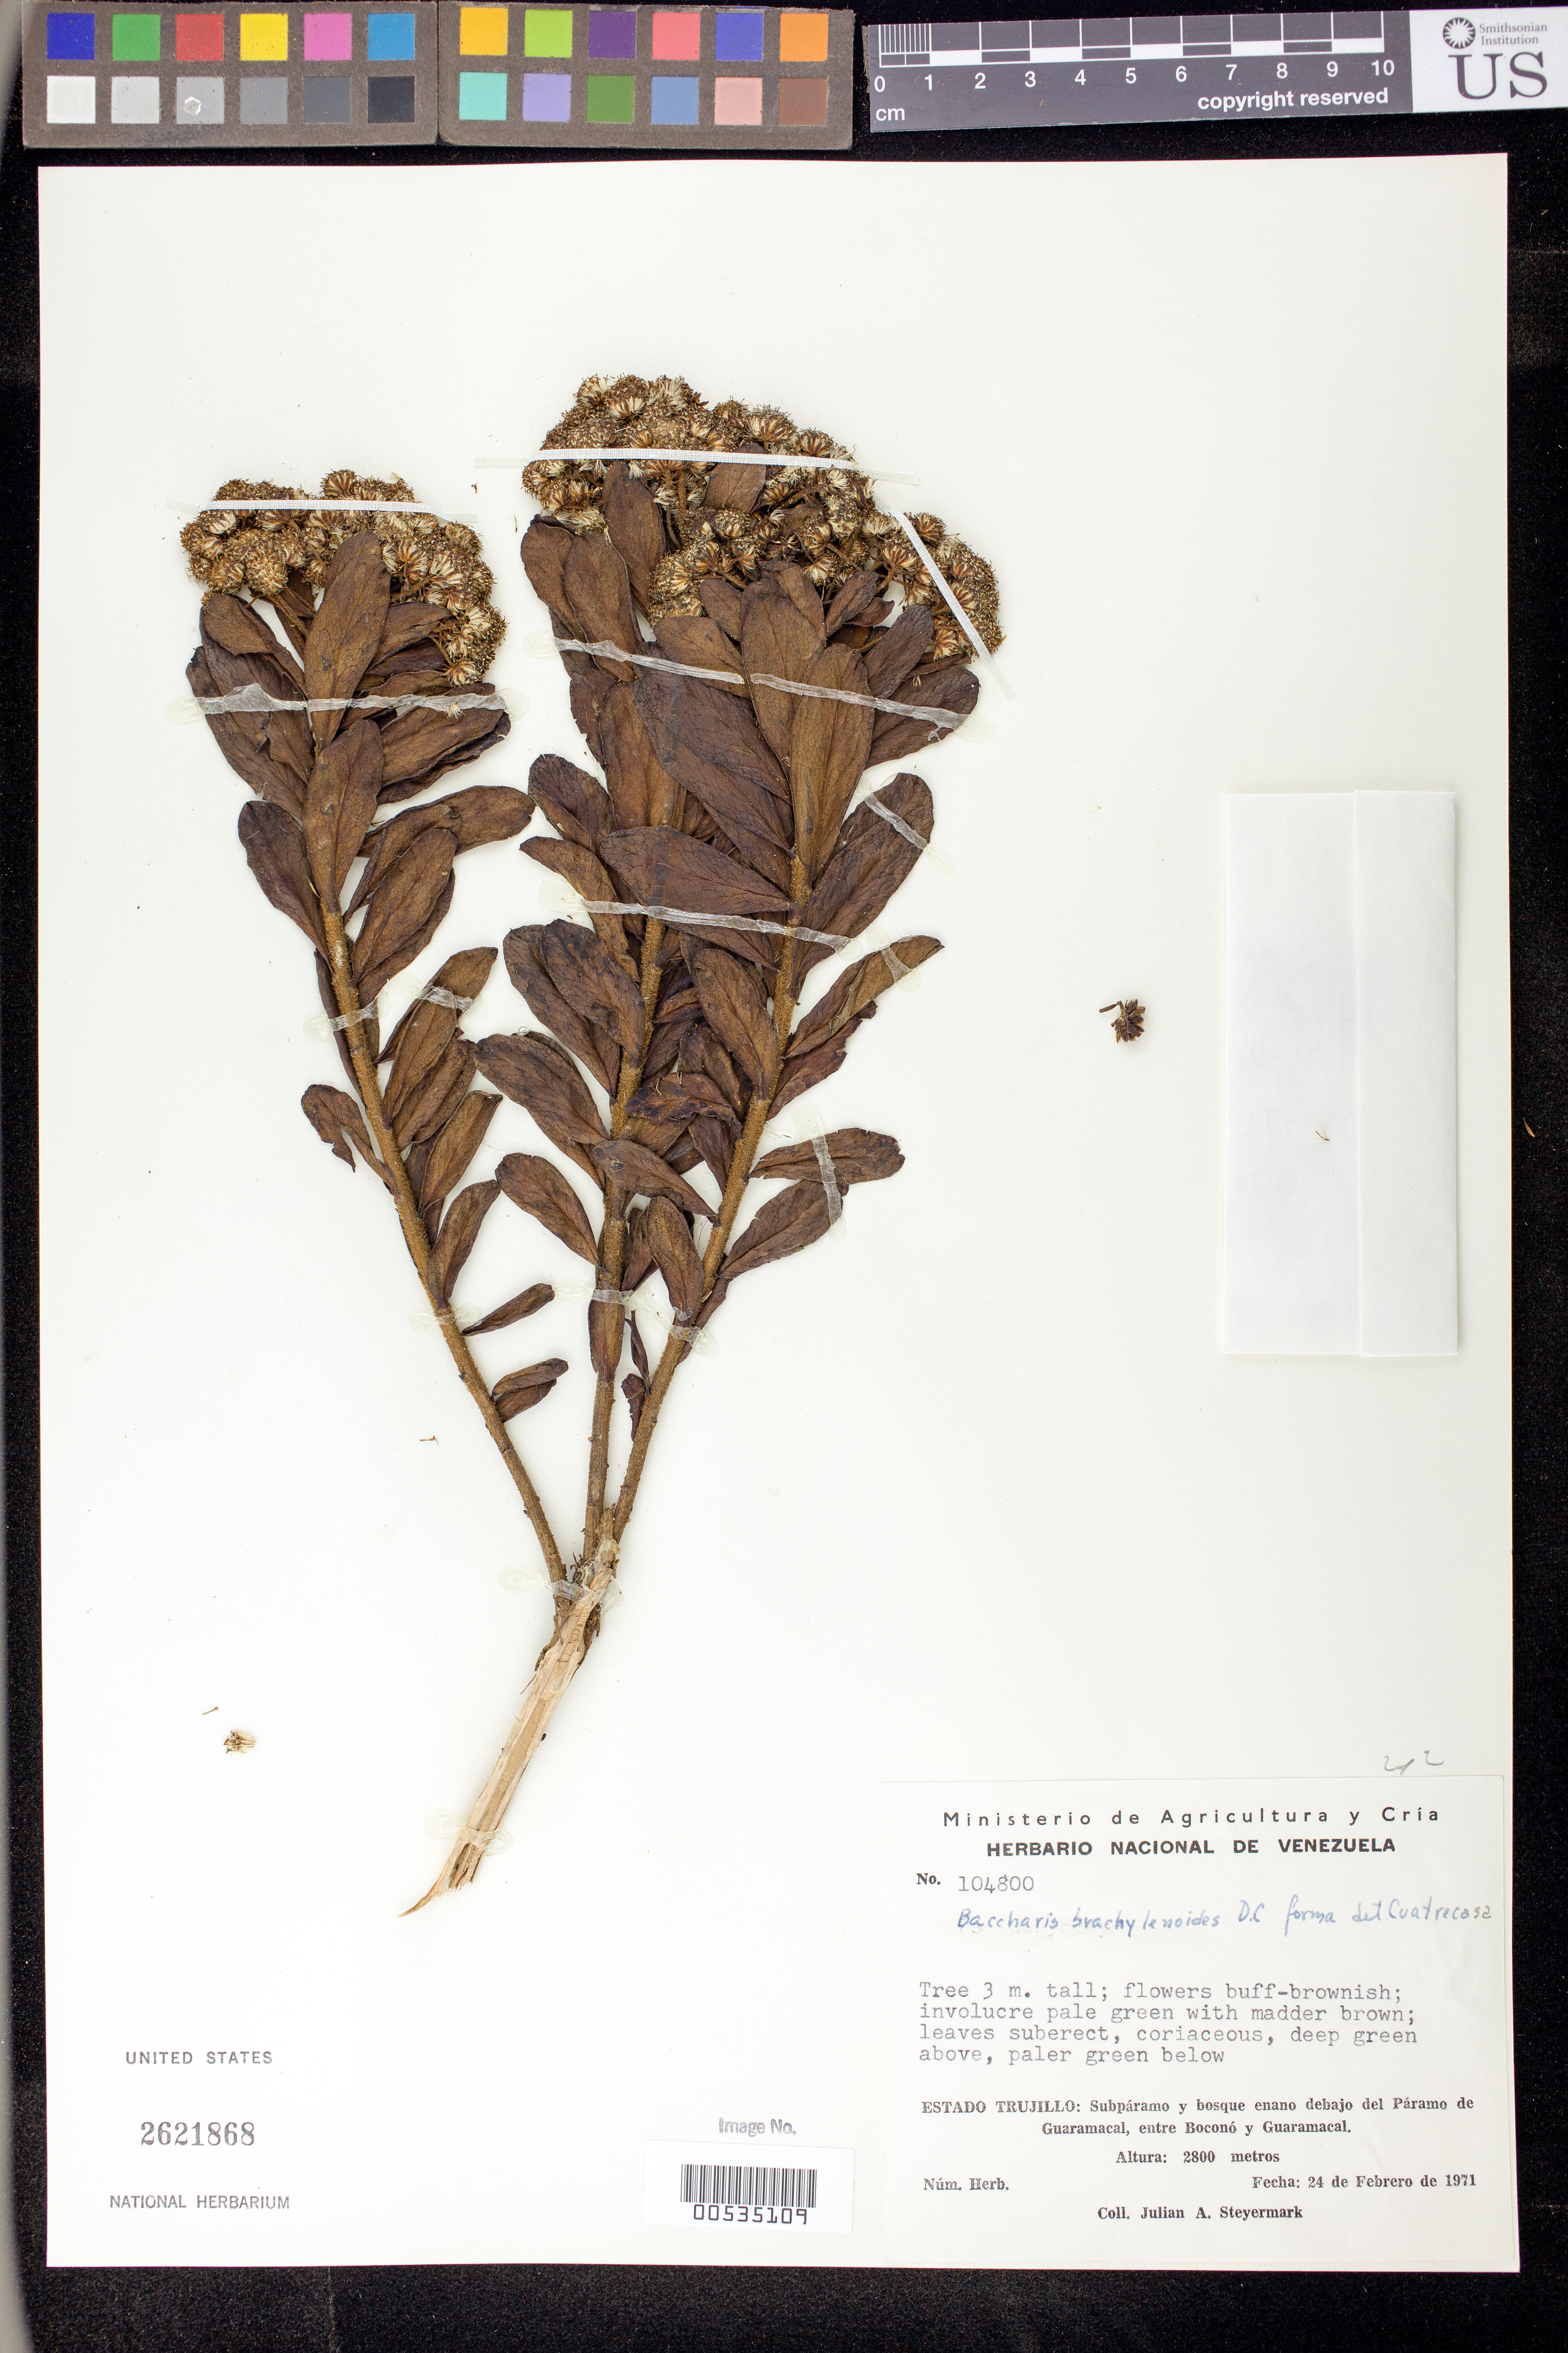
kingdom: Plantae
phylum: Tracheophyta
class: Magnoliopsida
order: Asterales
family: Asteraceae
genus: Baccharis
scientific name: Baccharis brachylaenoides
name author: DC.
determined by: Cuatrecasas, J.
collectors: J. Steyermark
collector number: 104800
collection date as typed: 24 Feb 1971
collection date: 1971-02-24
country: Venezuela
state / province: Trujillo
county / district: Boconó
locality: Páramo de Guaramacal, entre Boconó y Guaramacal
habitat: Subpáramo y bosque enano debajo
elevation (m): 2800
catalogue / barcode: US 2621868